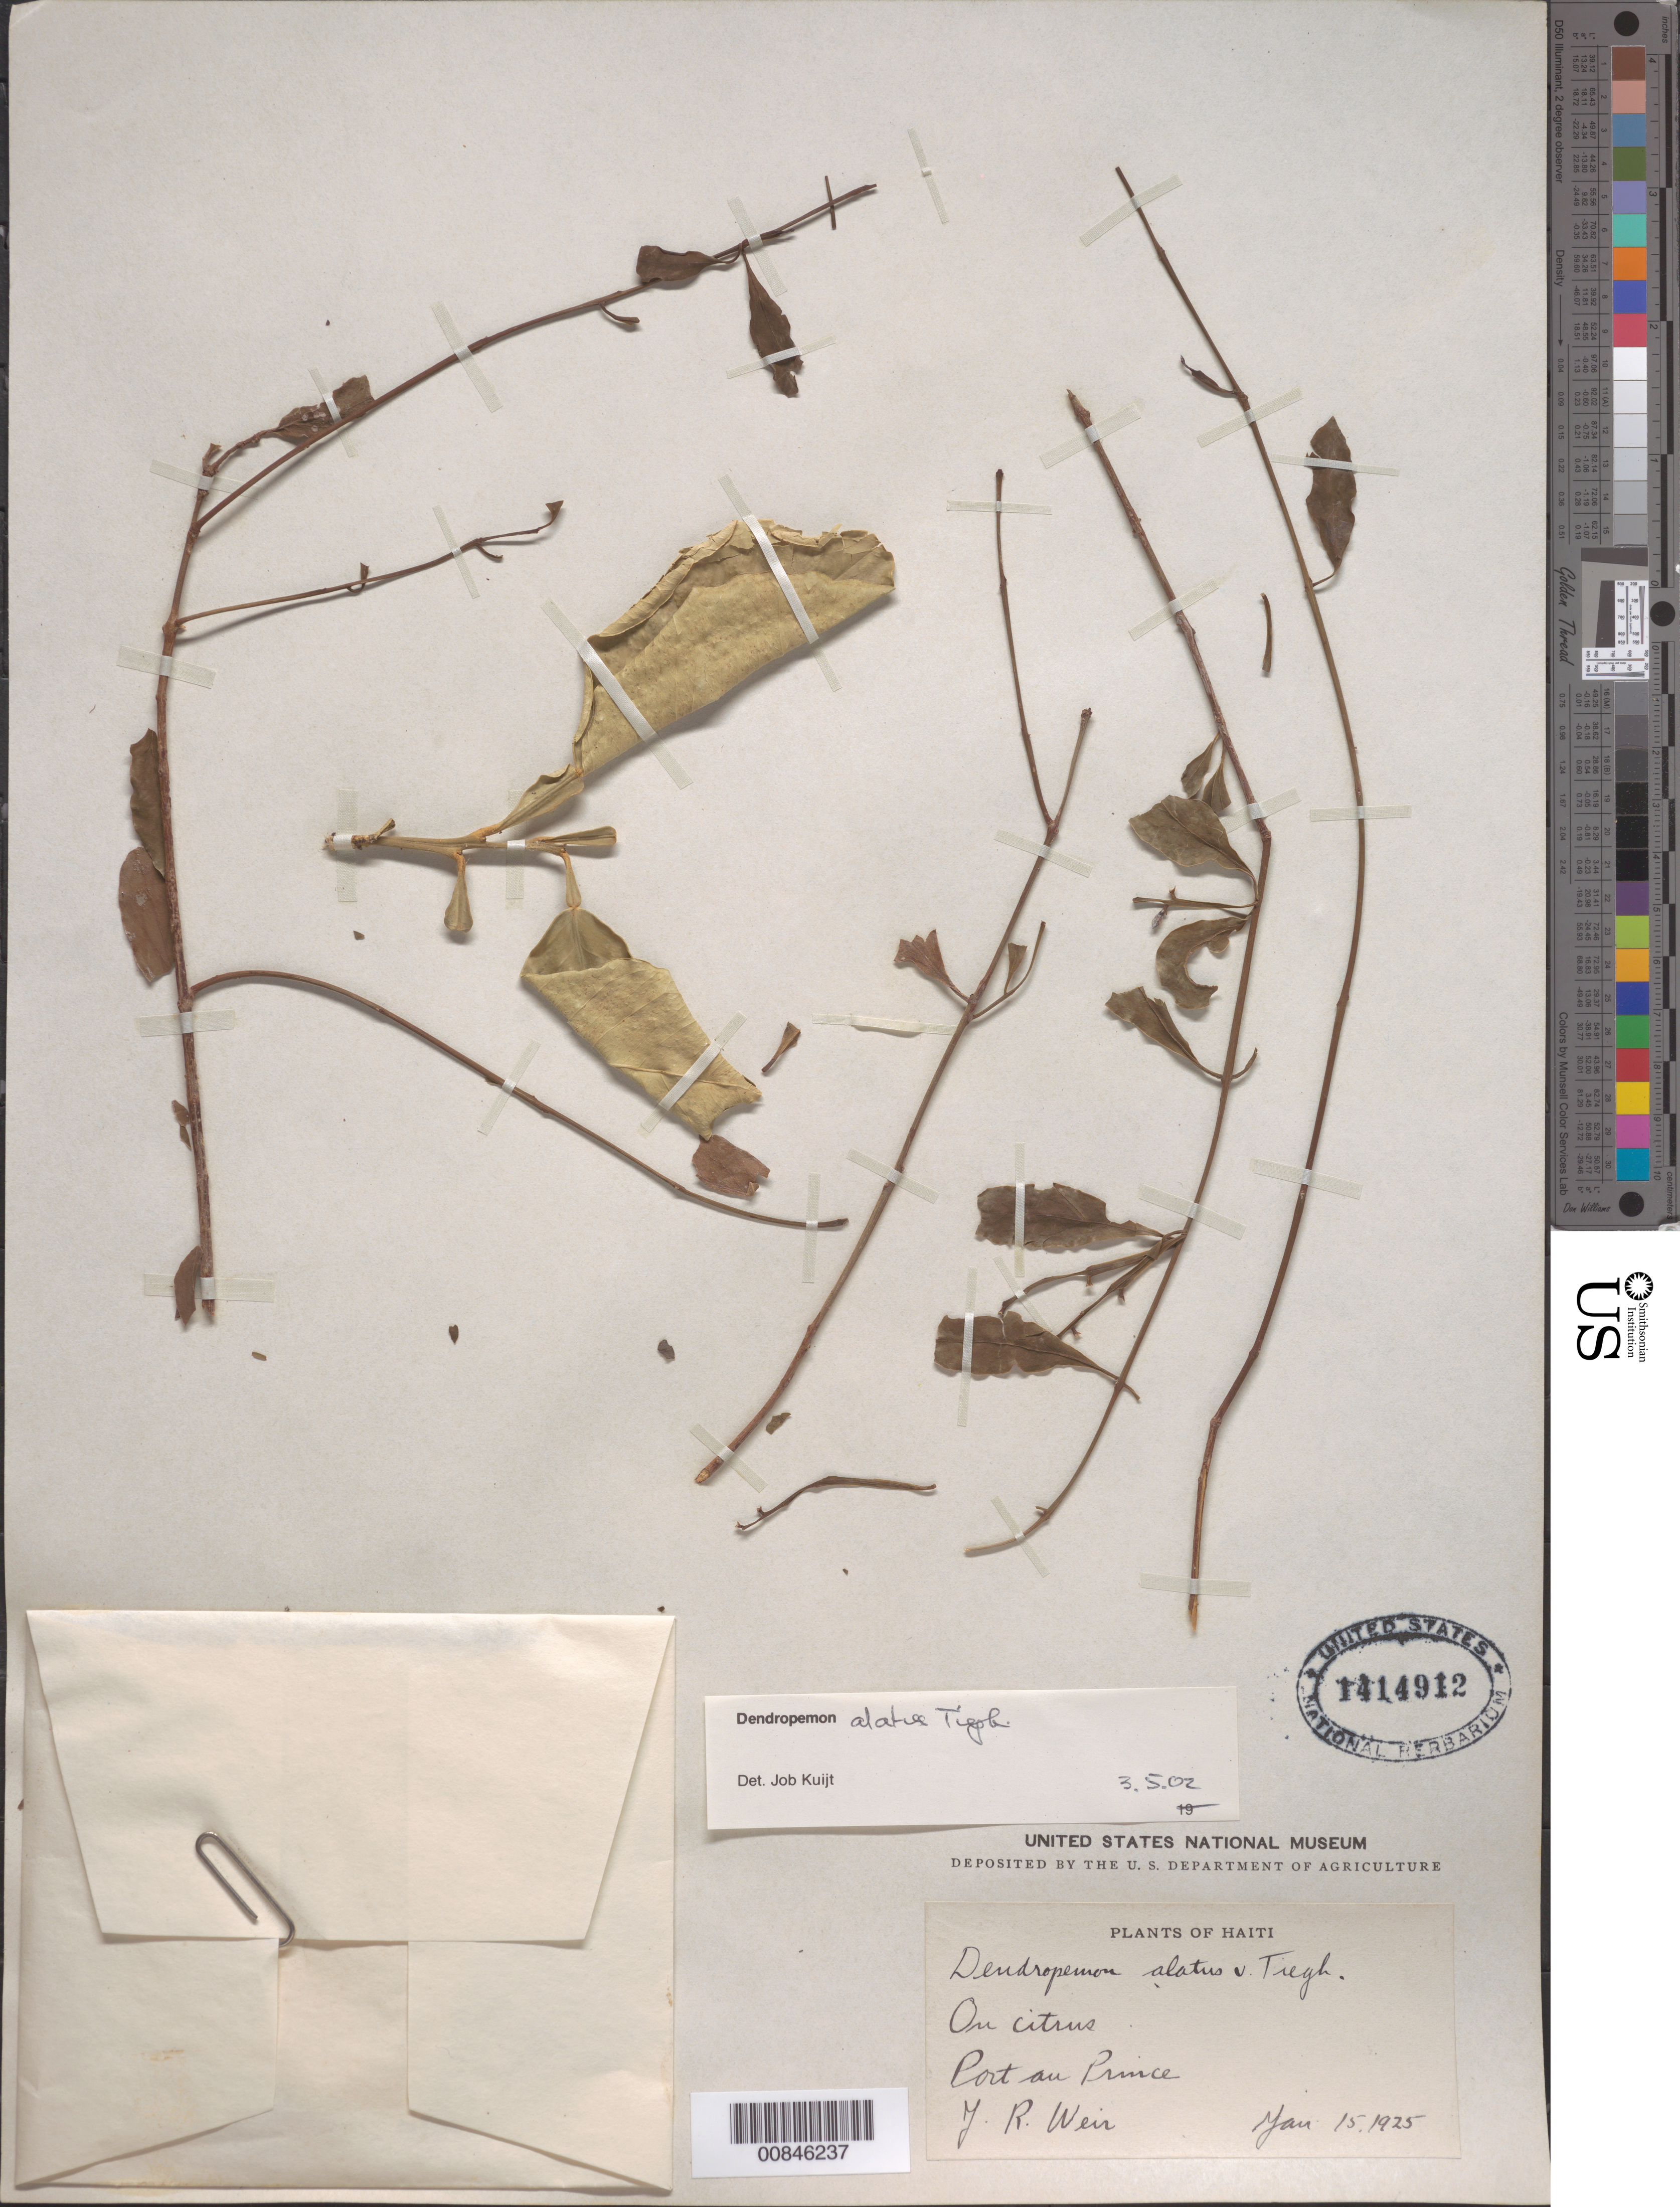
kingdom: Plantae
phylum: Tracheophyta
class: Magnoliopsida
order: Santalales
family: Loranthaceae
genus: Dendropemon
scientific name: Dendropemon alatus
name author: Tiegh.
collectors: J. Weir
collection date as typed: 16 Jan 1925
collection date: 1925-01-16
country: Haiti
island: Hispaniola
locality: Port au Prince.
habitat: On citrus (orange).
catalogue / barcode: US 1414912